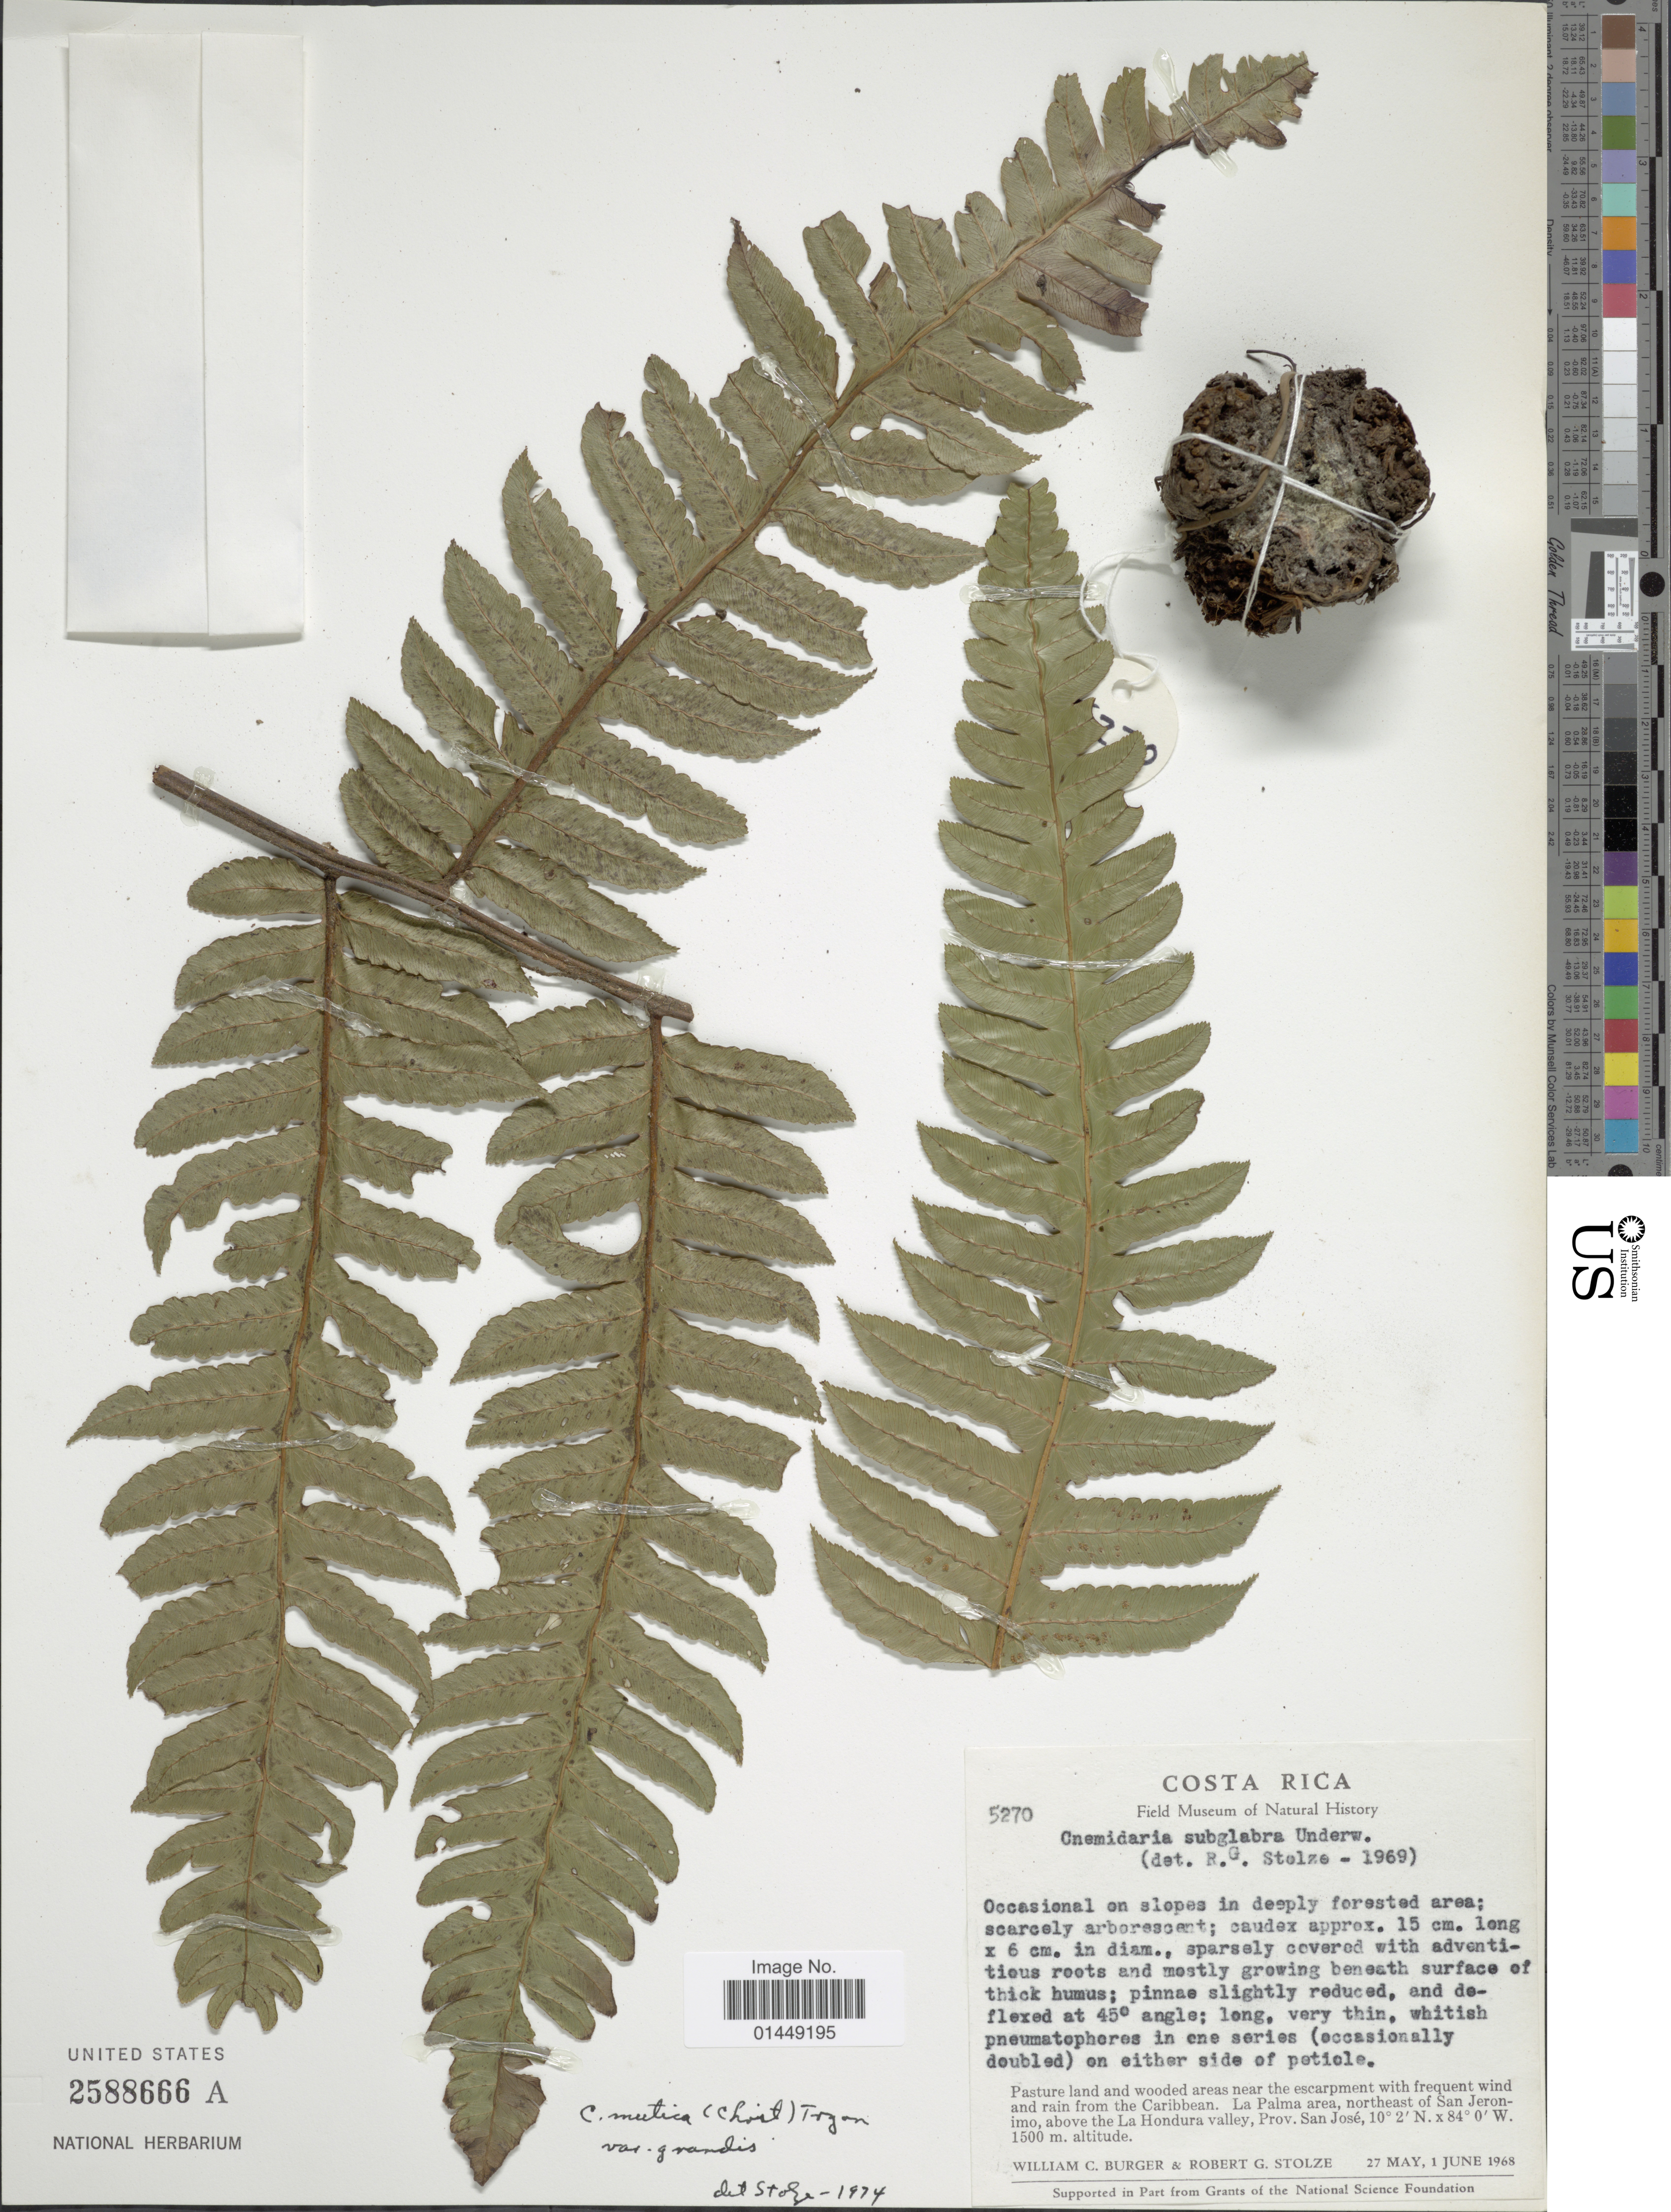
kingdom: Plantae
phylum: Tracheophyta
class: Polypodiopsida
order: Cyatheales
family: Cyatheaceae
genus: Cyathea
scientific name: Cyathea mutica var. mutica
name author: (Christ) Domin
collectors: W. Burger & R. G. Stolze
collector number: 5270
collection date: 1968-05-27/1968-06-01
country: Costa Rica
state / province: San José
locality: Pasture land and wooded areas near the escarpment with frequent wind and rain from the Caribbean. La Palma area, nrotheast of San Jeronimo, above the La Hondura valley, Prov. San José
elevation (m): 1500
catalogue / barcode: US 2588666A